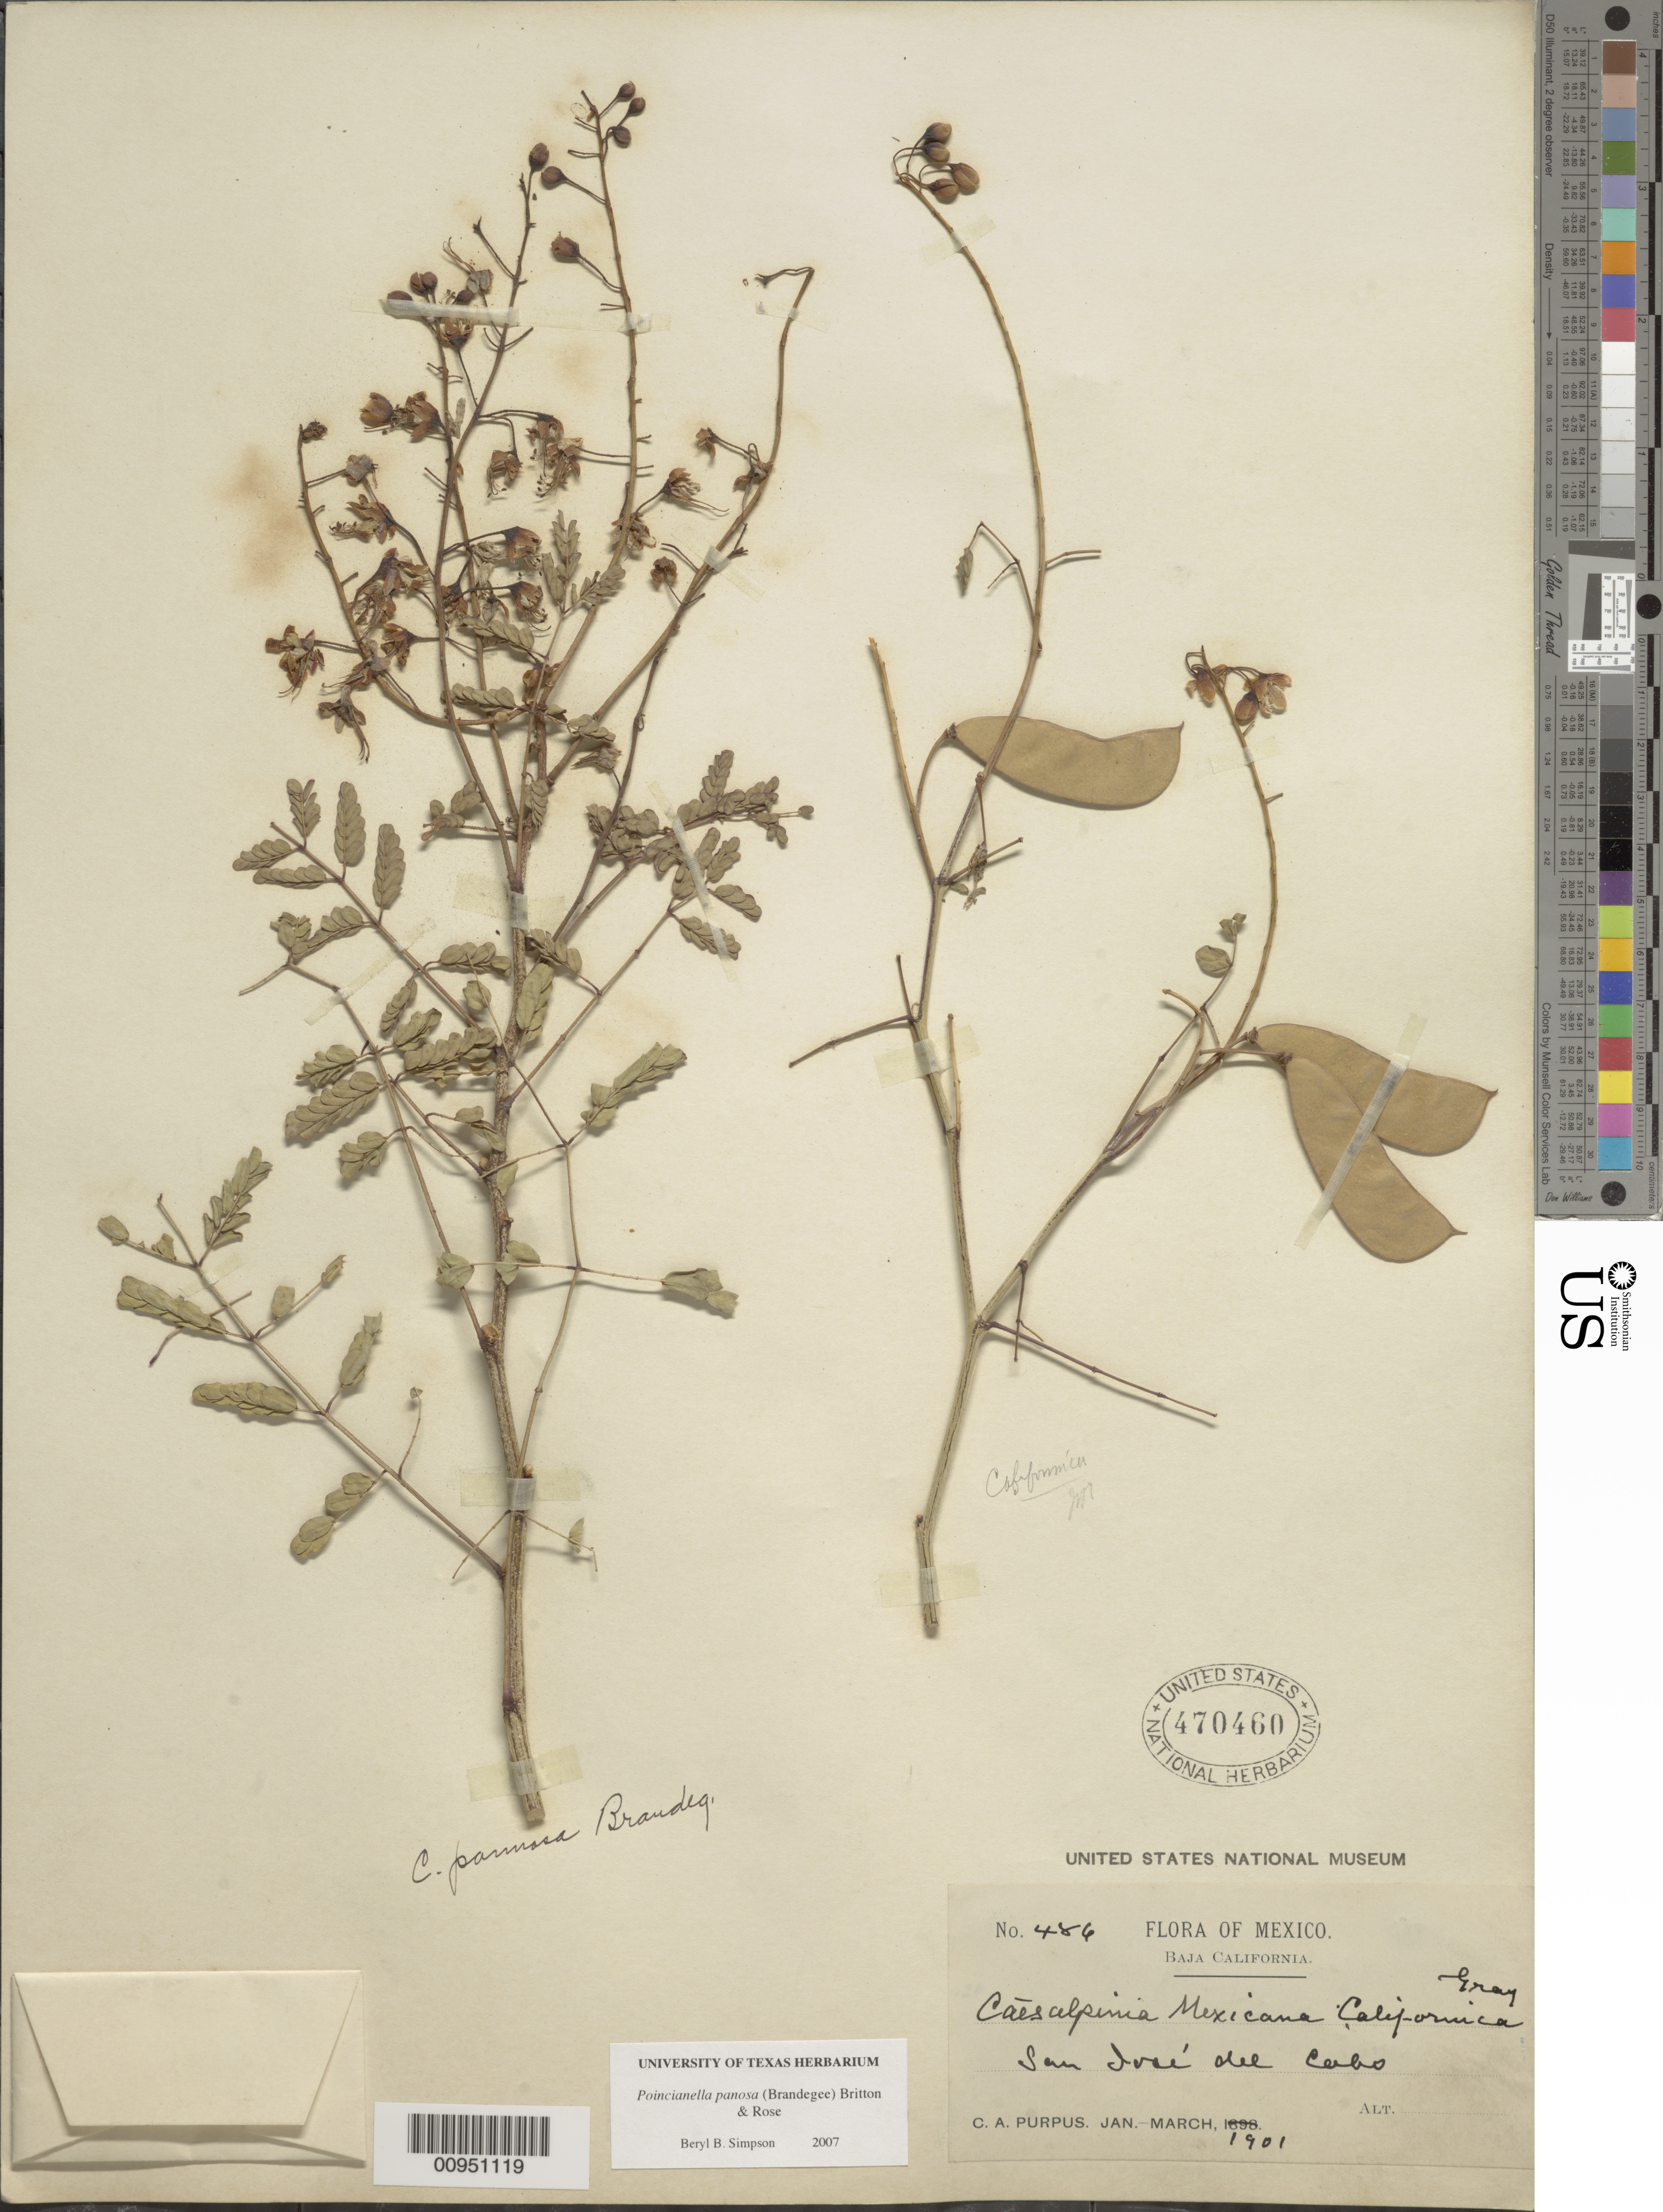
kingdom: Plantae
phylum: Tracheophyta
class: Magnoliopsida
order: Fabales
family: Fabaceae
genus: Erythrostemon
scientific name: Erythrostemon pannosus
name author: (K. Brandegee) Gagnon & G.P. Lewis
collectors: C. A. Purpus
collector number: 486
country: Mexico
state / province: Baja California Sur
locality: San Jose del Cabo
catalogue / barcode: US 470460